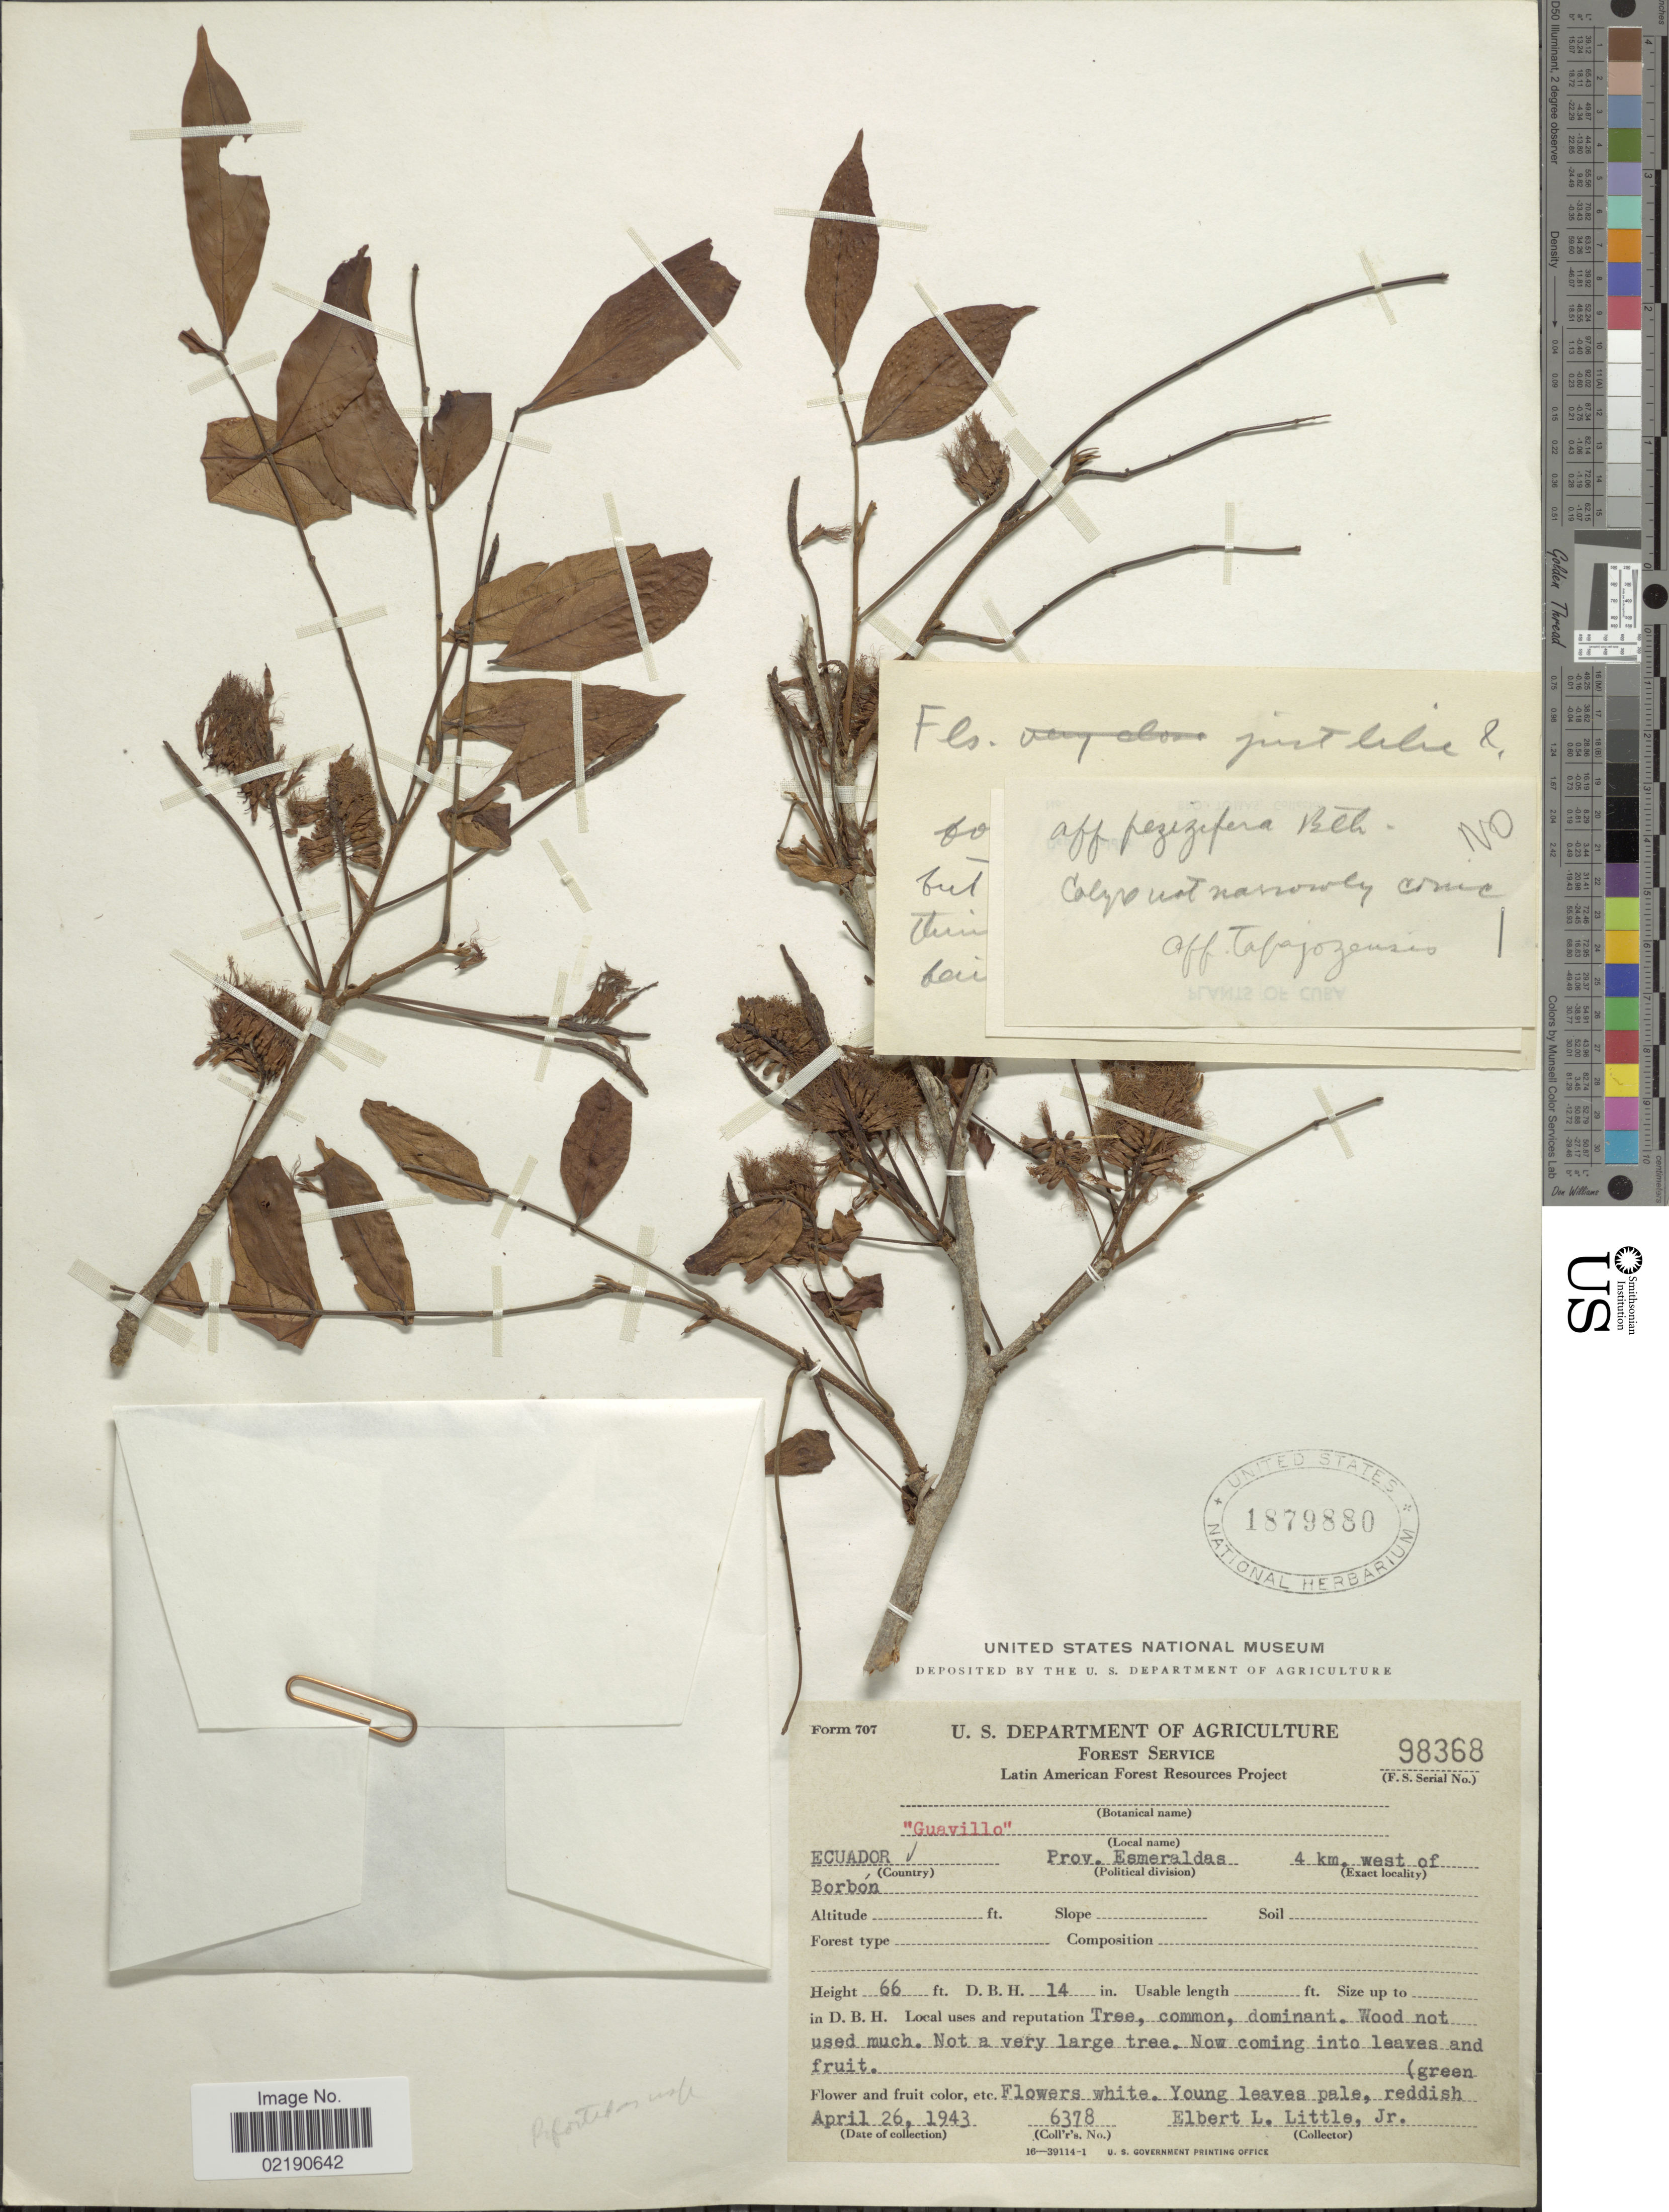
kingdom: Plantae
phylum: Tracheophyta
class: Magnoliopsida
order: Fabales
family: Fabaceae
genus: Inga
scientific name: Inga sp.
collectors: E. L. Little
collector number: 6378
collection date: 1943-04-26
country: Ecuador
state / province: Esmeraldas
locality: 4 km west of Borbon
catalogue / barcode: US 1879880